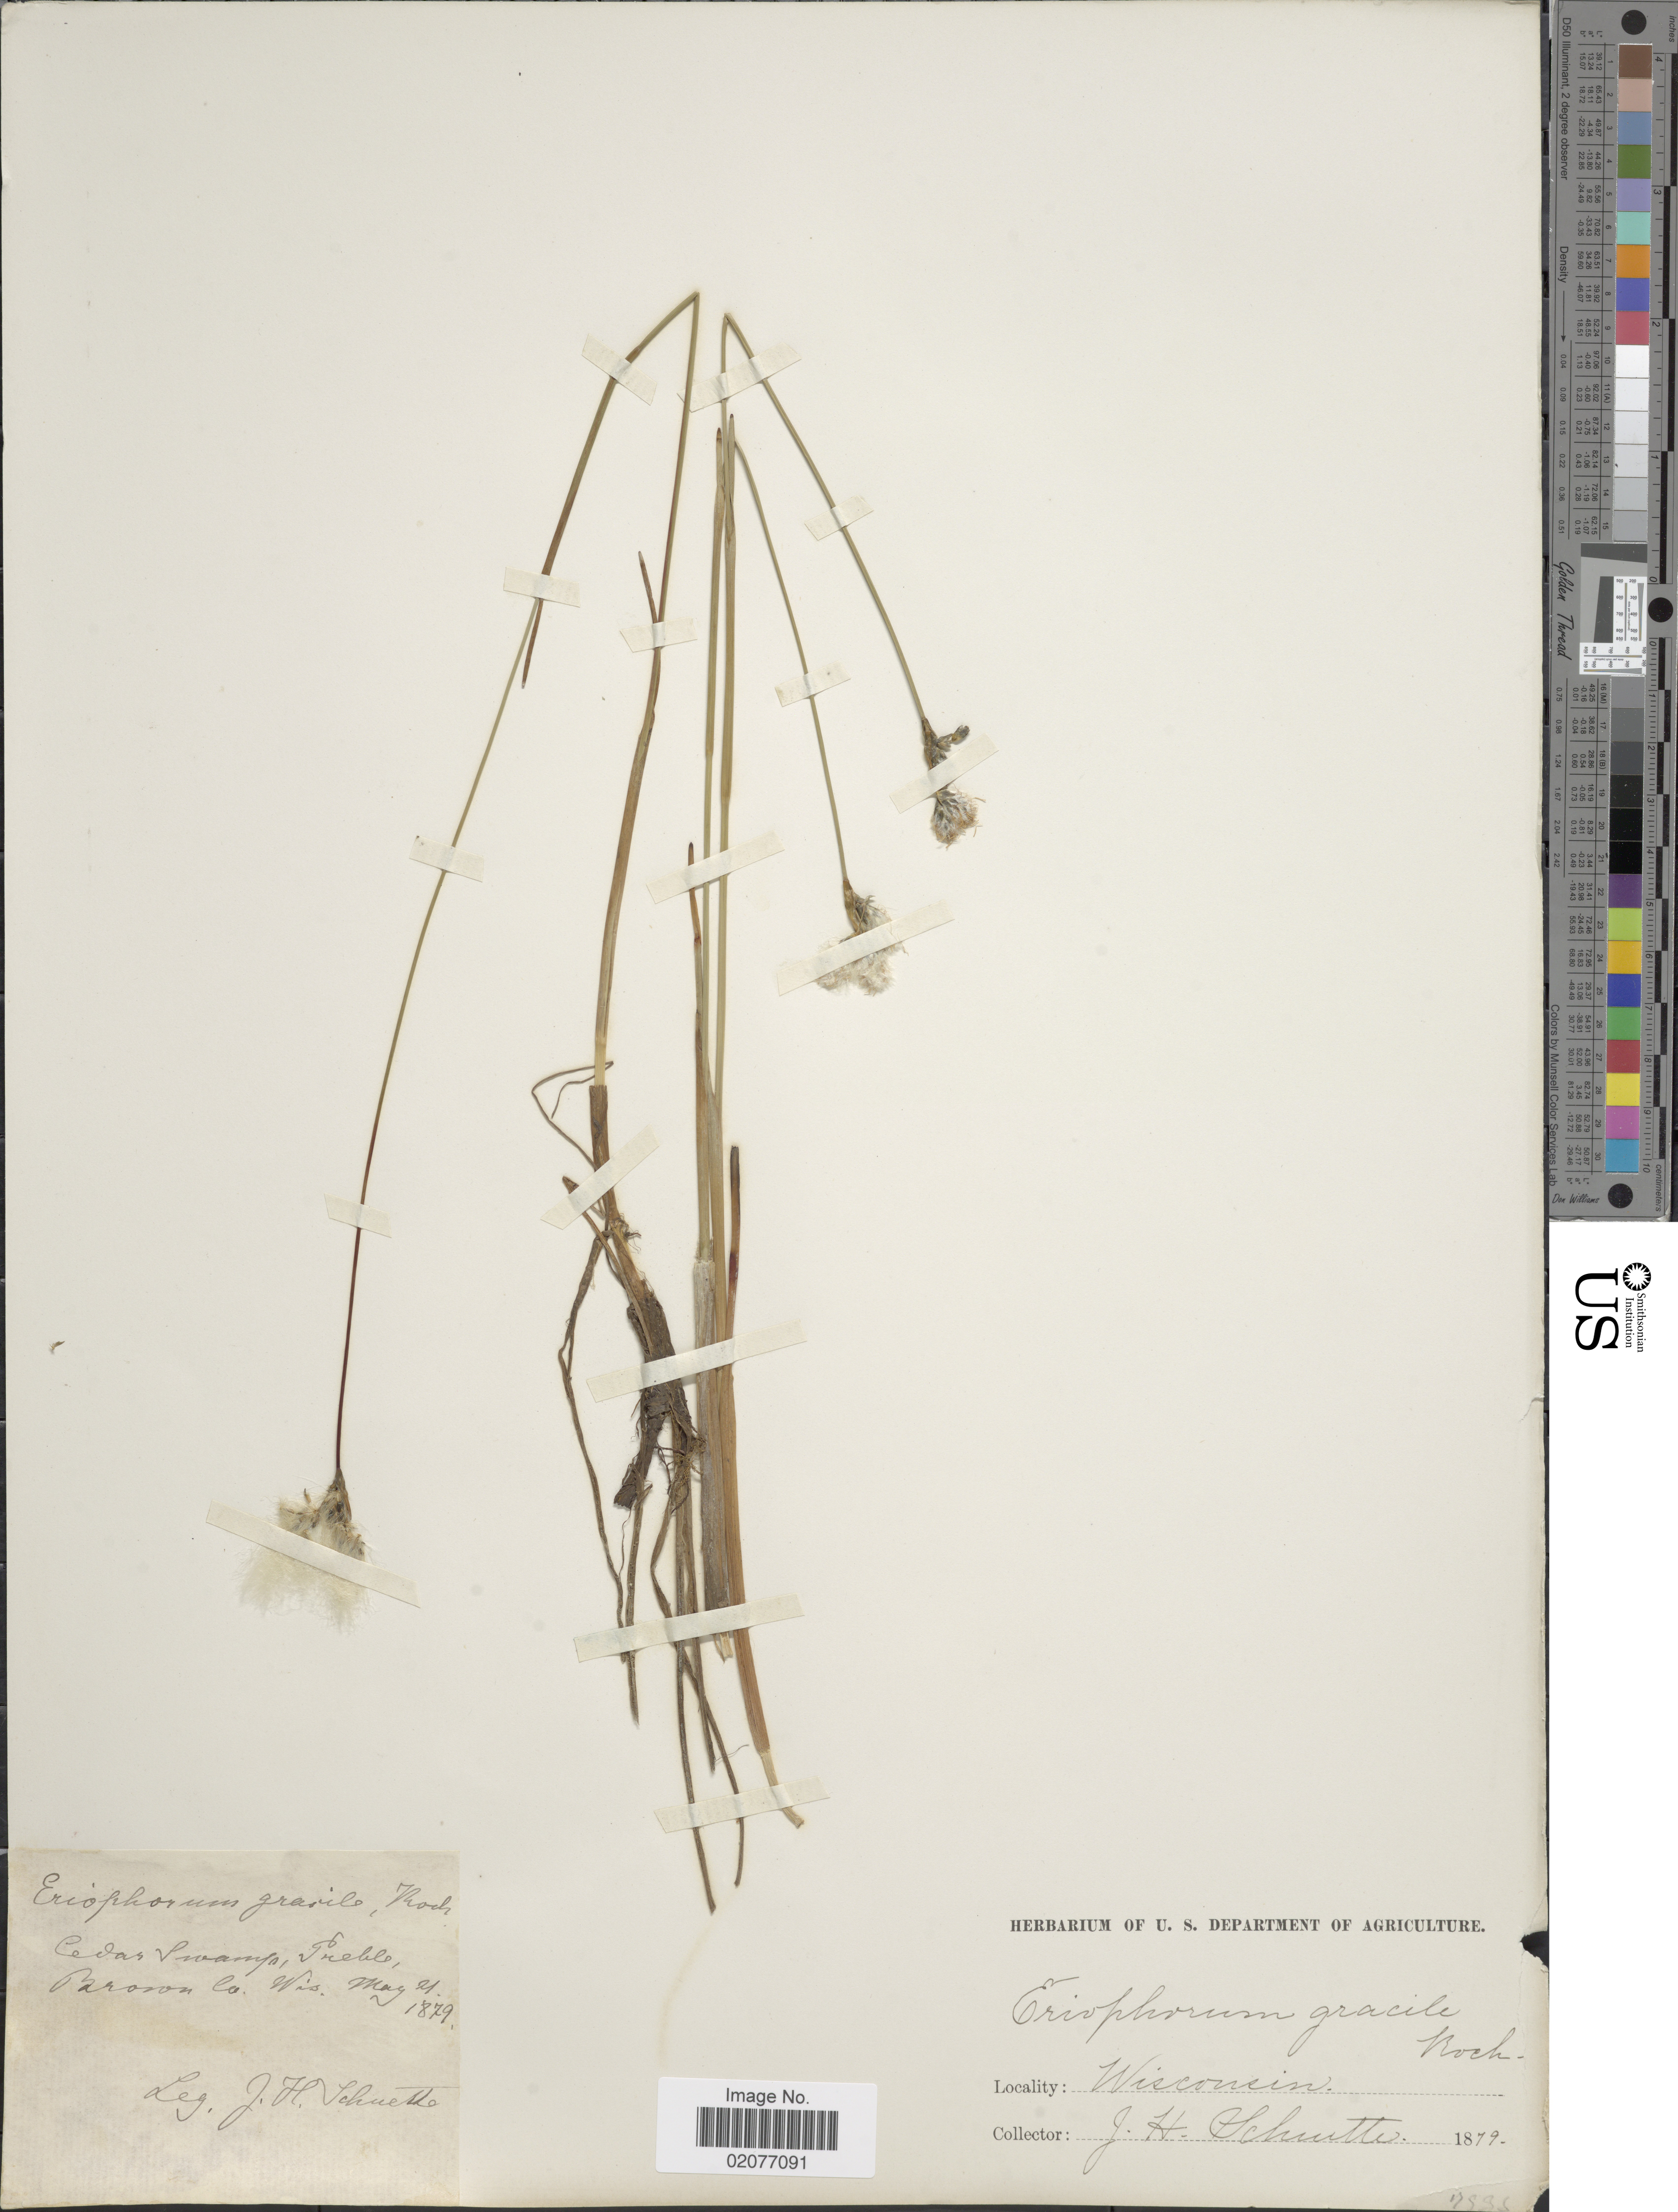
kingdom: Plantae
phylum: Tracheophyta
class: Liliopsida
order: Poales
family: Cyperaceae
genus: Eriophorum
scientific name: Eriophorum gracile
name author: W.D.J. Koch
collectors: J. H. Schuette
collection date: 1879-05-21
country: United States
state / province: Wisconsin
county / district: Brown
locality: Cedar swamps, Preble, Brown Co.